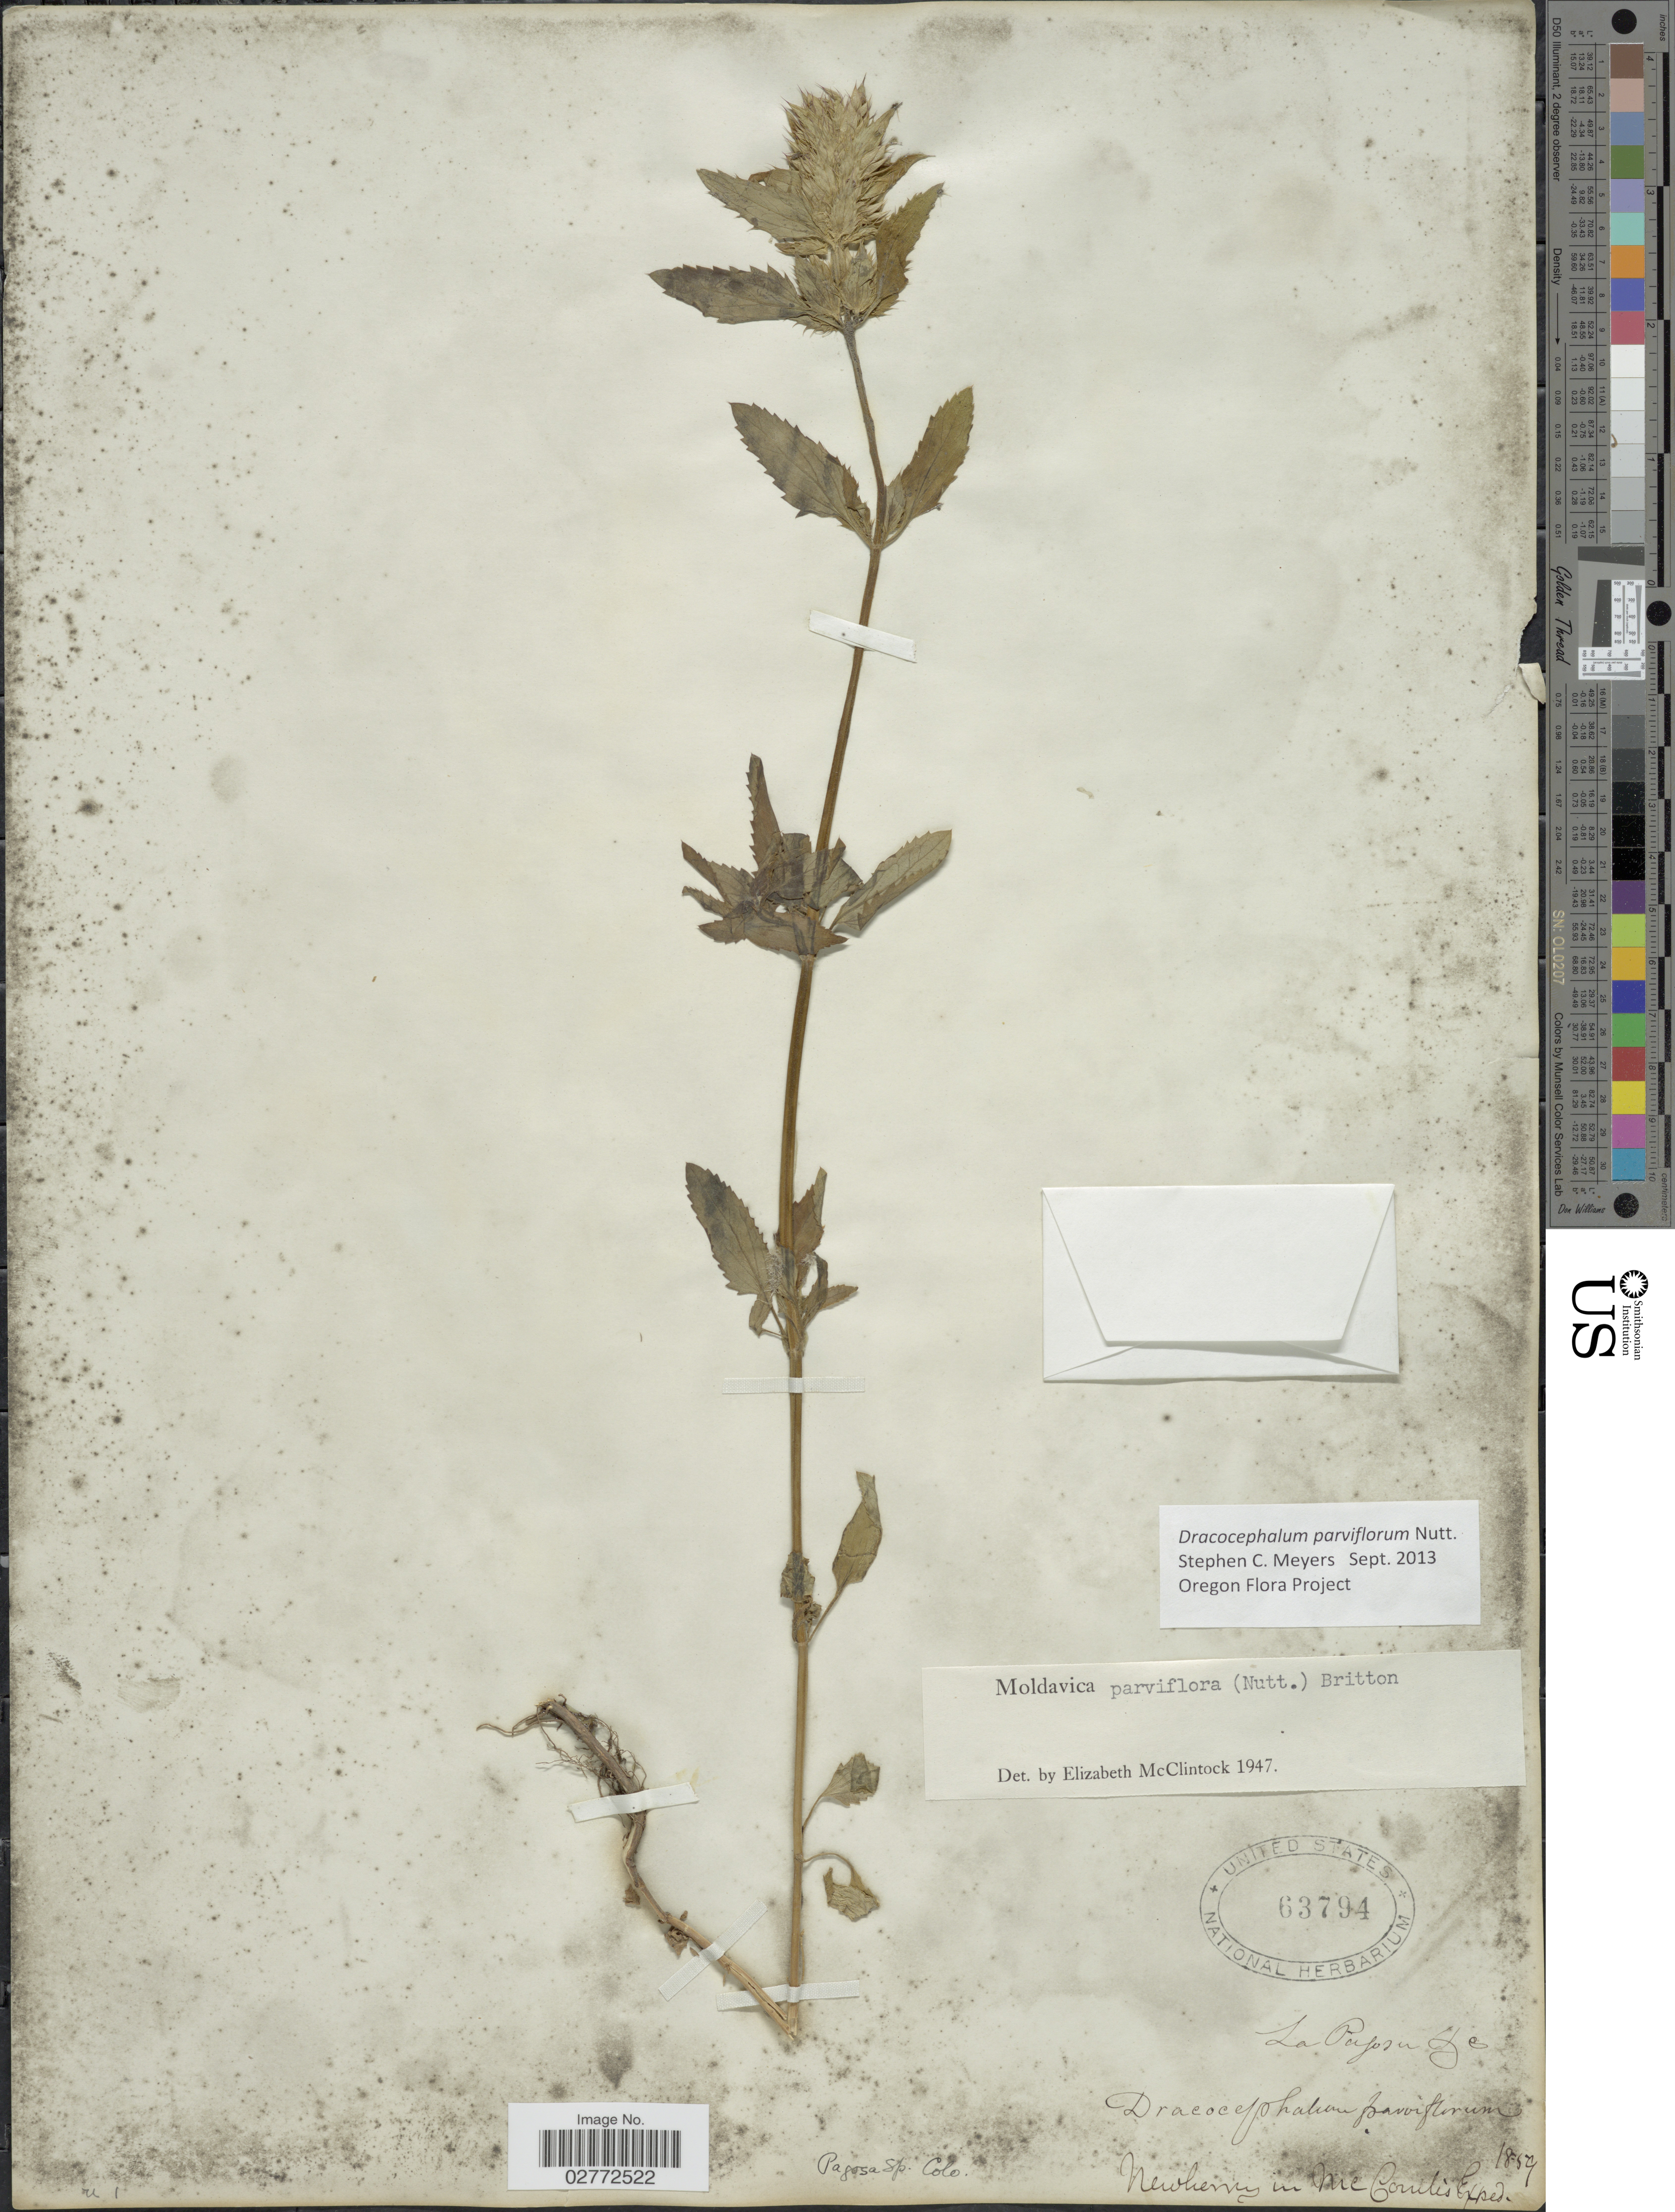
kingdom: Plantae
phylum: Tracheophyta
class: Magnoliopsida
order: Lamiales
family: Lamiaceae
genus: Dracocephalum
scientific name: Dracocephalum parviflorum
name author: Nutt.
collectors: McComlis Exped. 1859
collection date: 1859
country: United States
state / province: Colorado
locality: Newberry. Pagosa Sp.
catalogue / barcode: US 63794